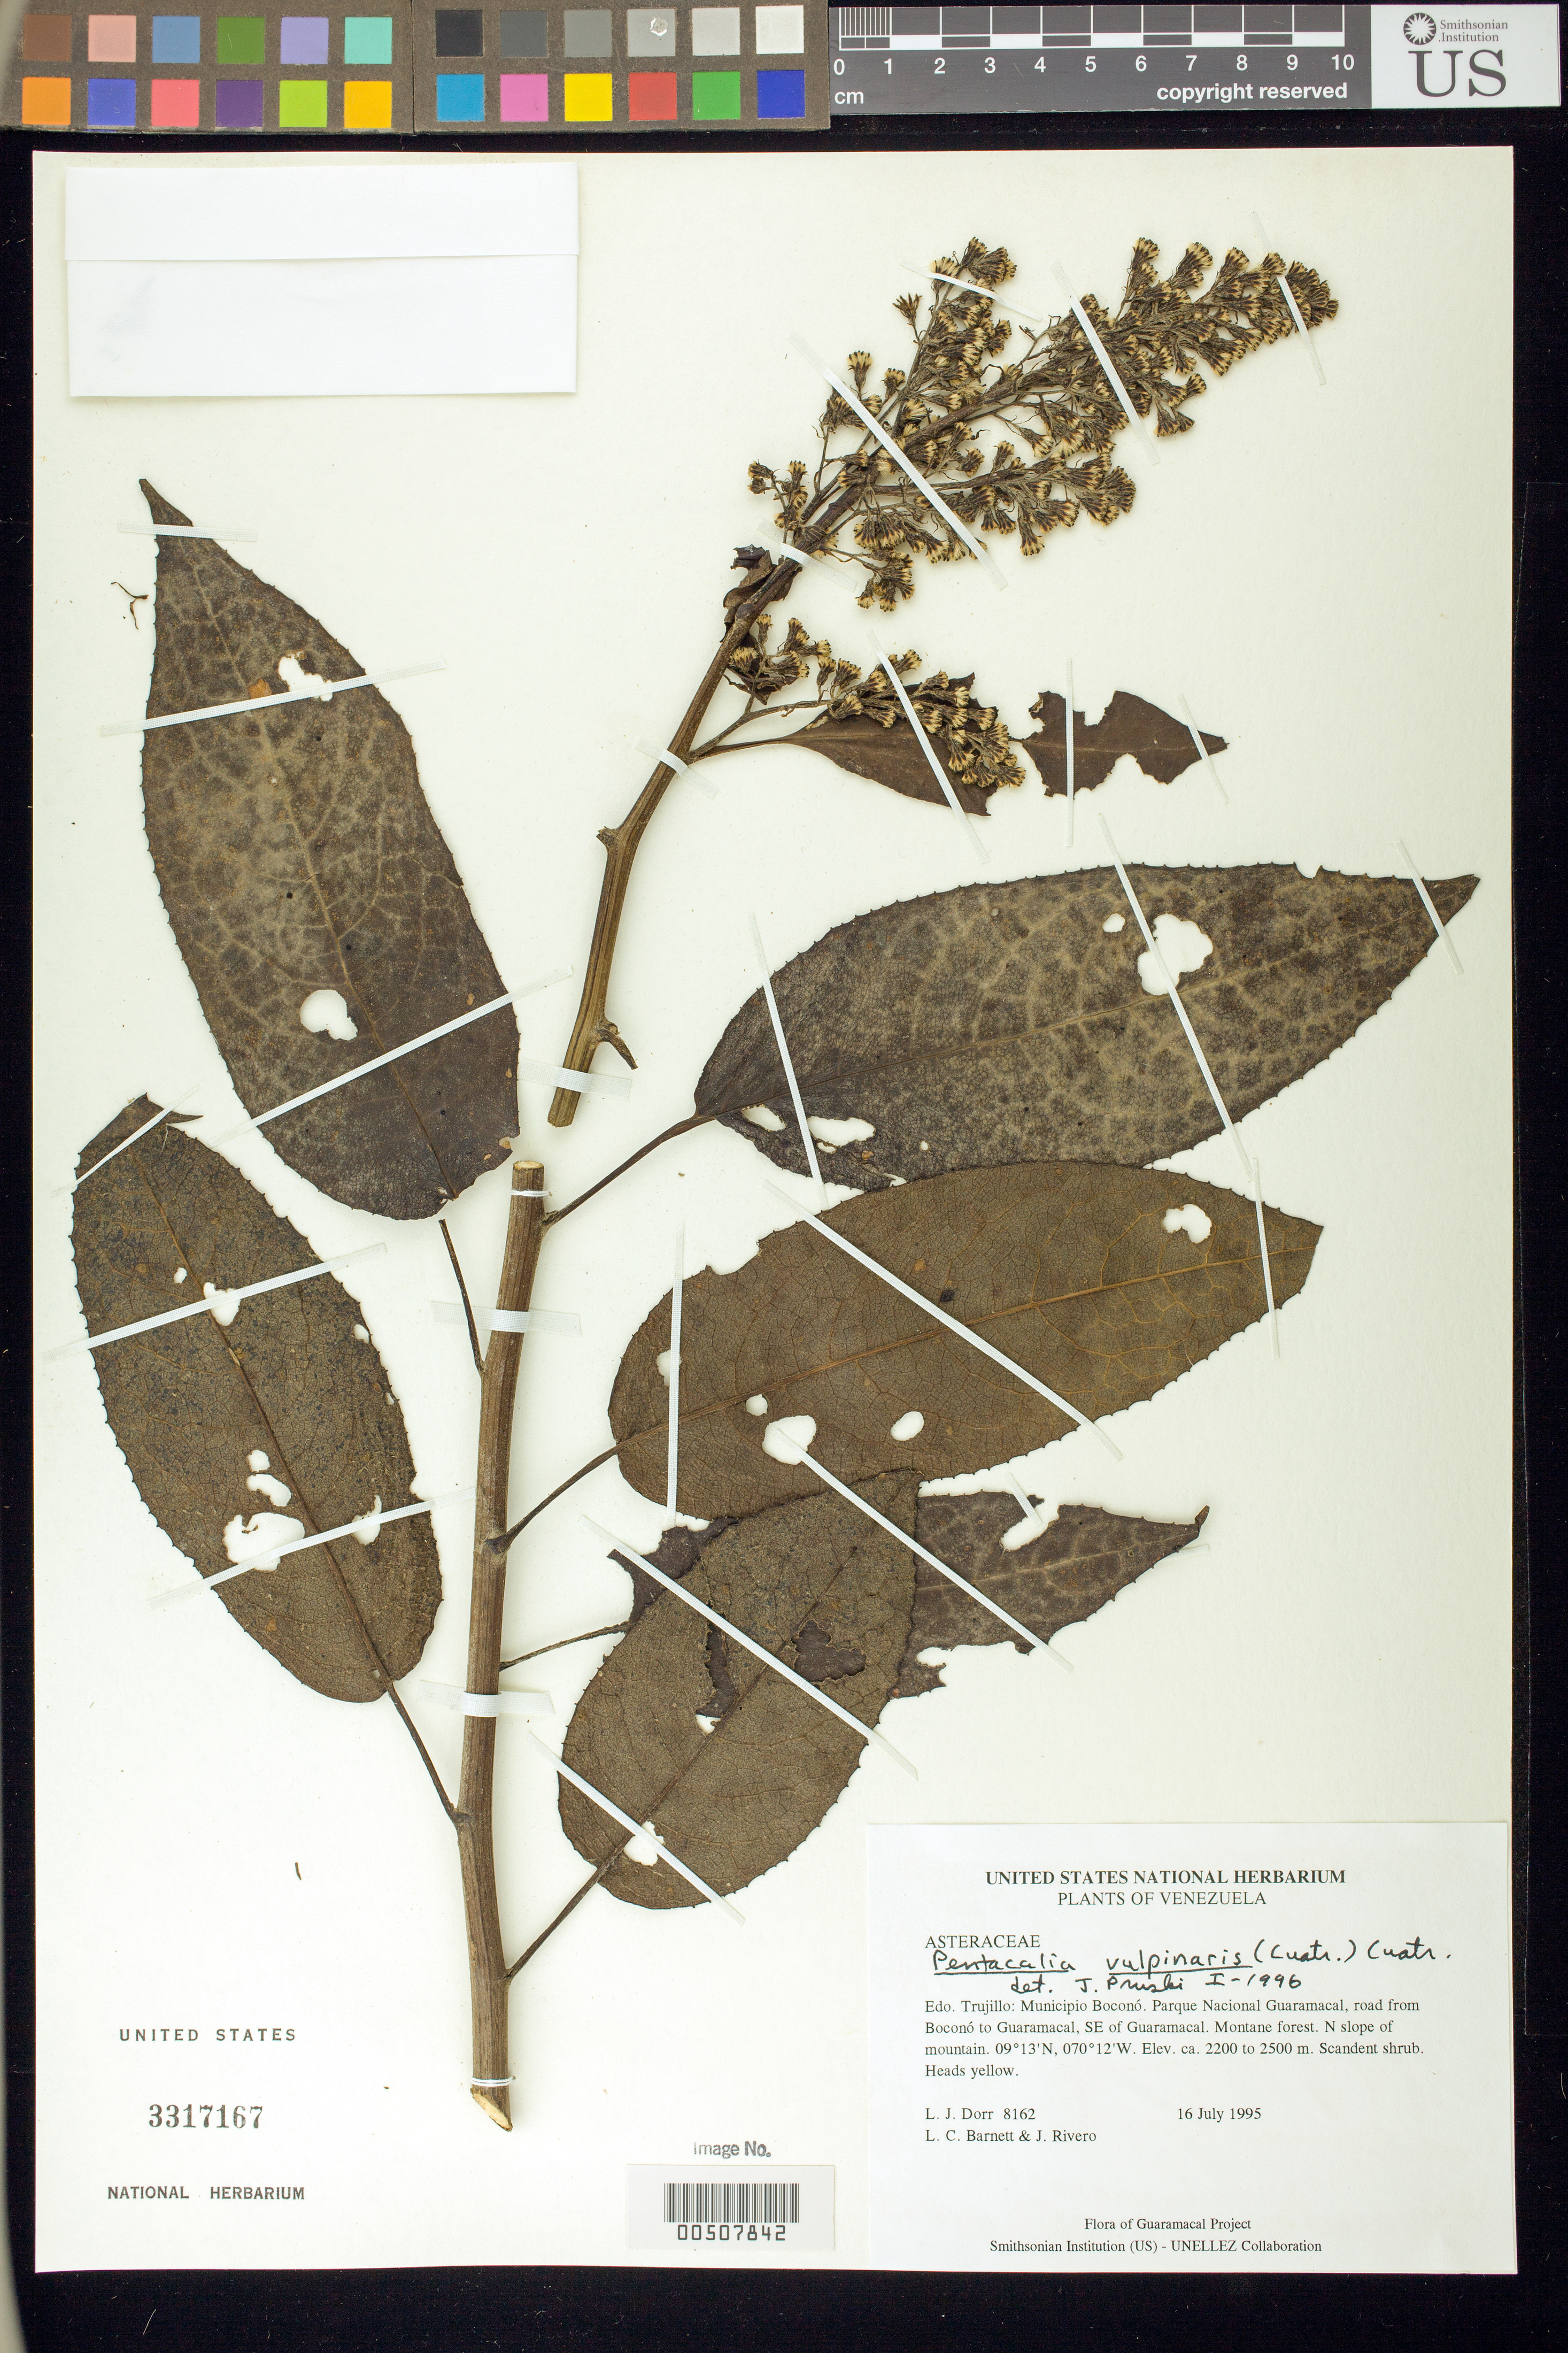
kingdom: Plantae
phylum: Tracheophyta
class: Magnoliopsida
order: Asterales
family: Asteraceae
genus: Pentacalia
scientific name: Pentacalia vulpinaris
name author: (Cuatrec.) Cuatrec.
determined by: Pruski, J. F.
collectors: L. J. Dorr, L. C. Barnett & J. Rivero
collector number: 8162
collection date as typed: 16 Jul 1995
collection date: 1995-07-16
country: Venezuela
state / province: Trujillo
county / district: Boconó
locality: Parque Nacional Guaramacal, road from Boconó to Guaramacal, SE of Guaramacal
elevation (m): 2200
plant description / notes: PORT, US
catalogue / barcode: US 3317167